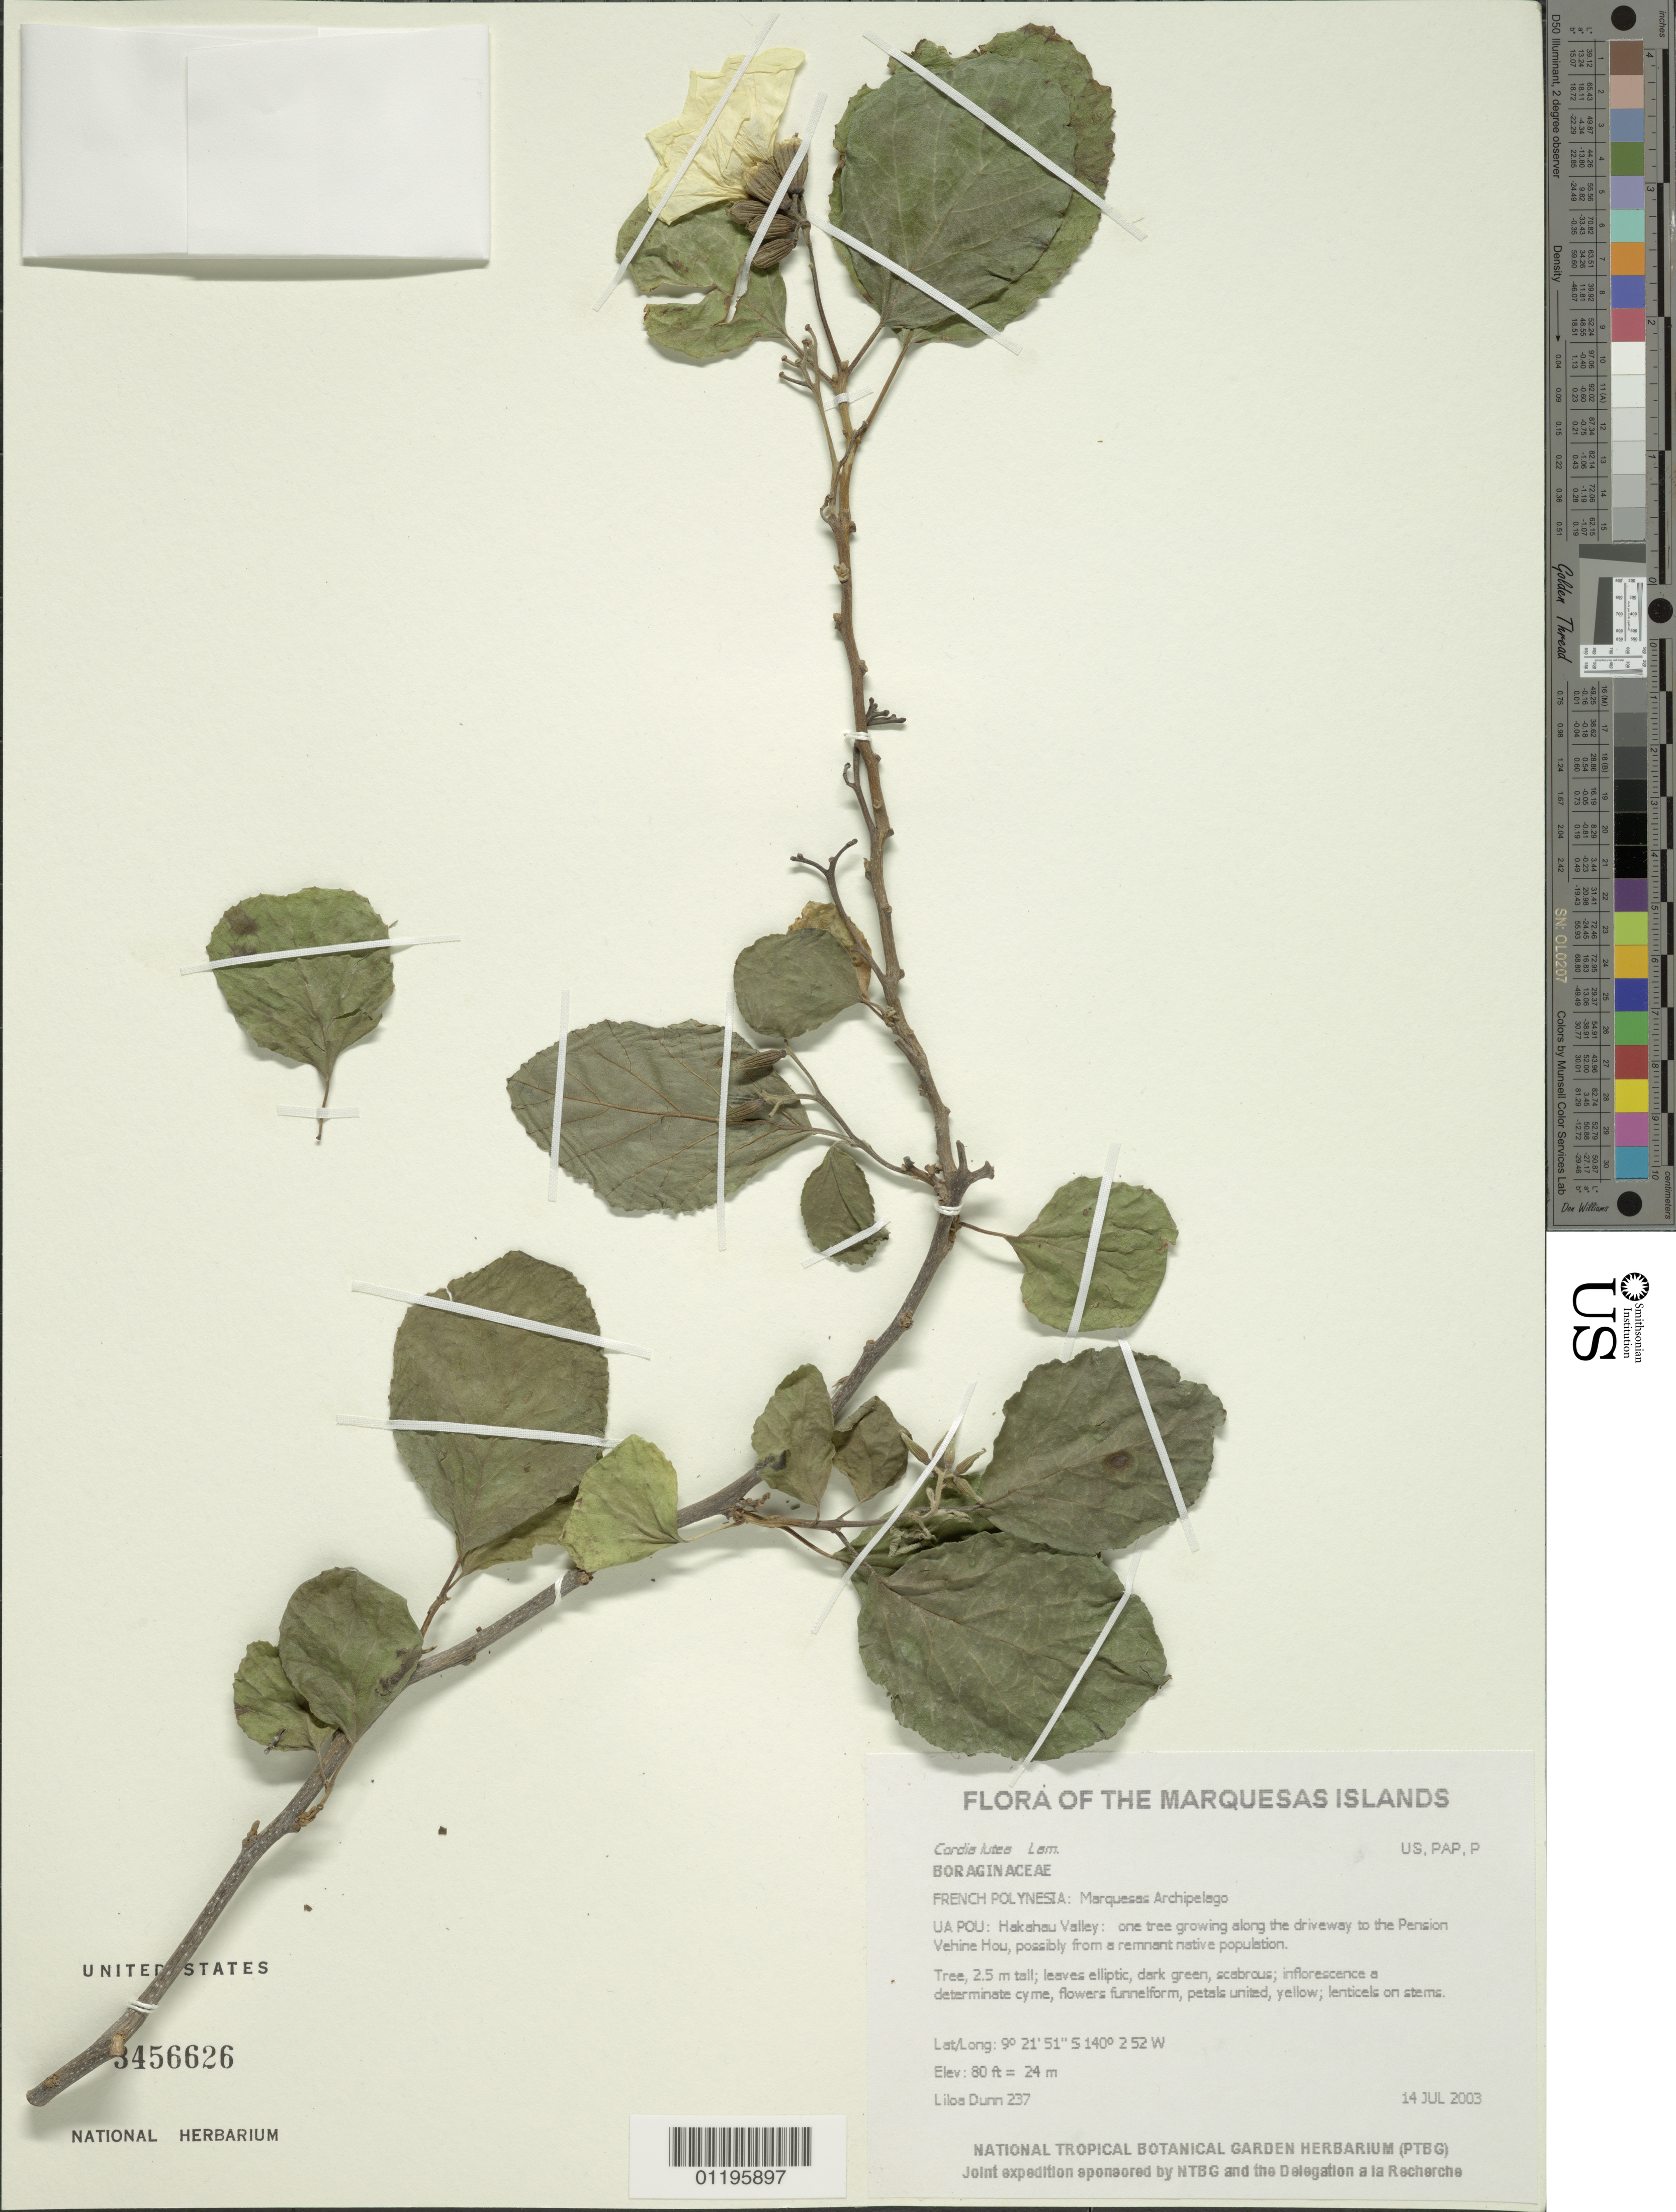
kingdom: Plantae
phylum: Tracheophyta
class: Magnoliopsida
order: Boraginales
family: Cordiaceae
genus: Cordia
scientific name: Cordia lutea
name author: Lam.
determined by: Lorence, David H., (PTBG), National Tropical Botanical Garden (UNITED STATES)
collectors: L. Dunn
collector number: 237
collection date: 2003-07-14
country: French Polynesia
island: Ua Pou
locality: Hakahau Valley: one tree growing along the driveway to the Pension Vehine Hou, possibly from a remnant native population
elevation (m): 24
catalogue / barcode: US 3456626